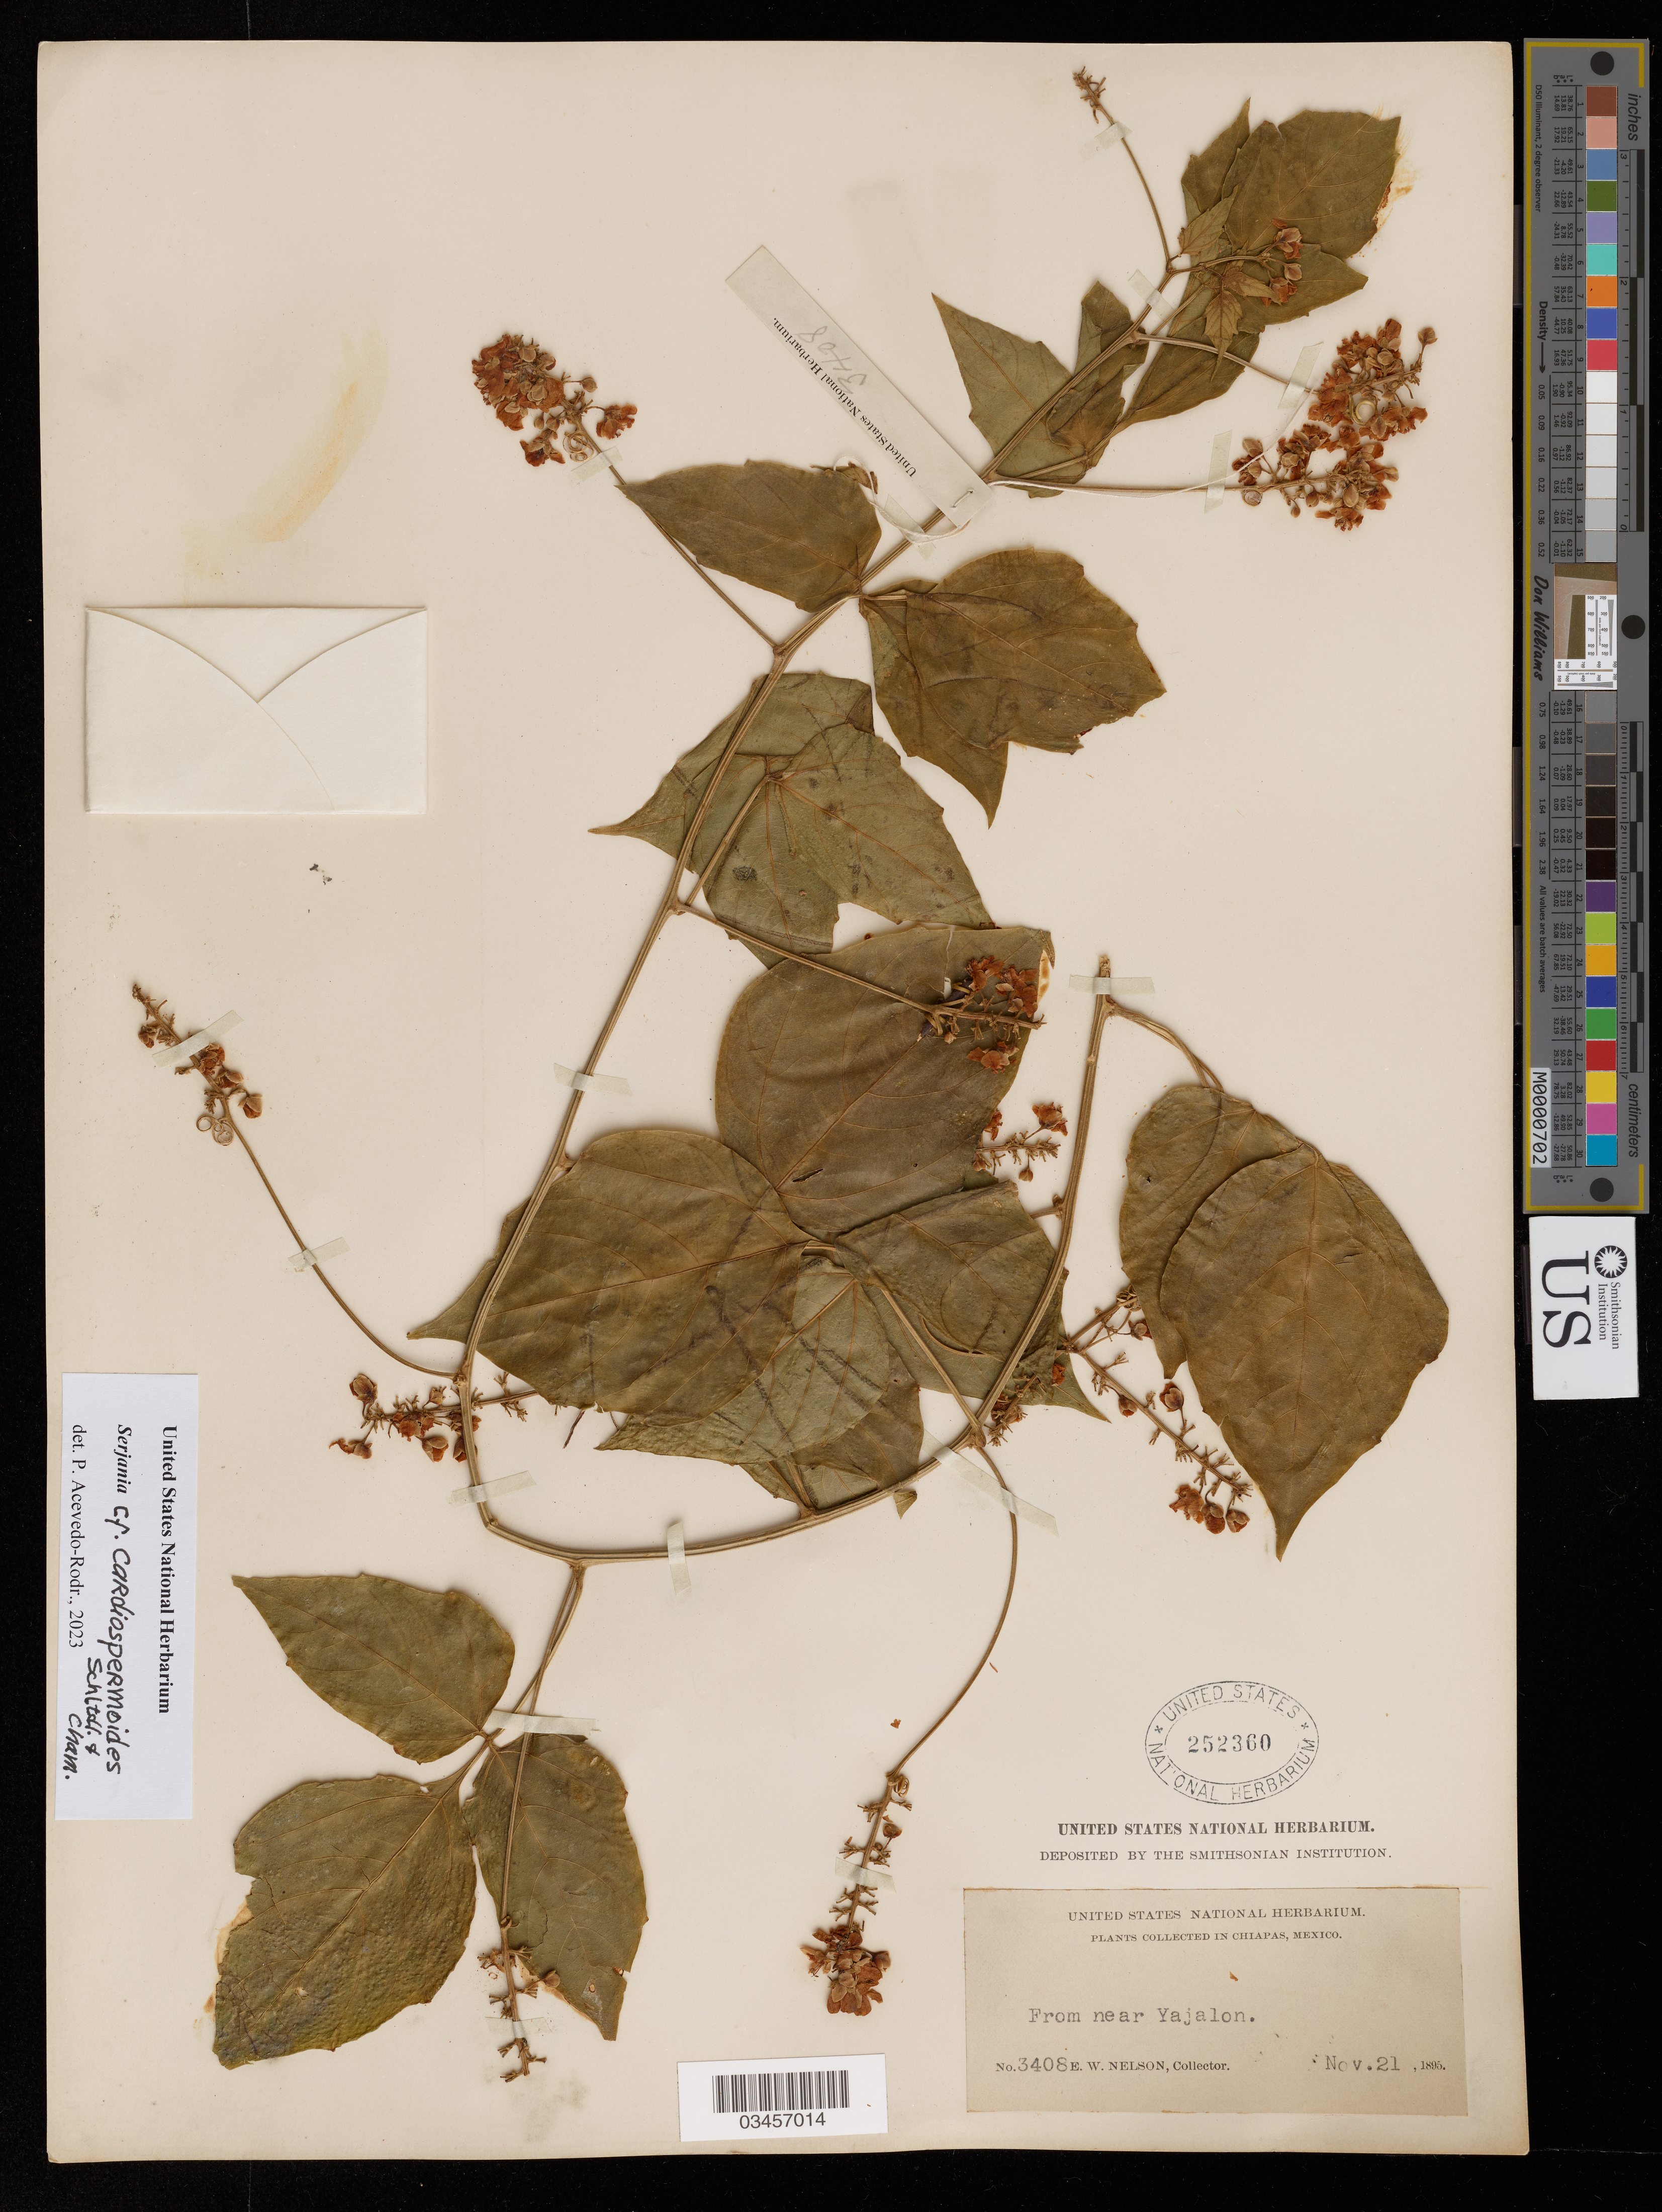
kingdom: Plantae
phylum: Tracheophyta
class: Magnoliopsida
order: Sapindales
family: Sapindaceae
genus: Serjania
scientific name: Serjania cardiospermoides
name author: Schltdl. & Cham.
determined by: Acevedo-Rodriguez, P., (US), Smithsonian Institution - National Museum of Natural History (UNITED STATES)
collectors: E. W. Nelson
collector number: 3408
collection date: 1895-11-21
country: Mexico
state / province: Chiapas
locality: Yajalon, near.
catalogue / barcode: US 252360